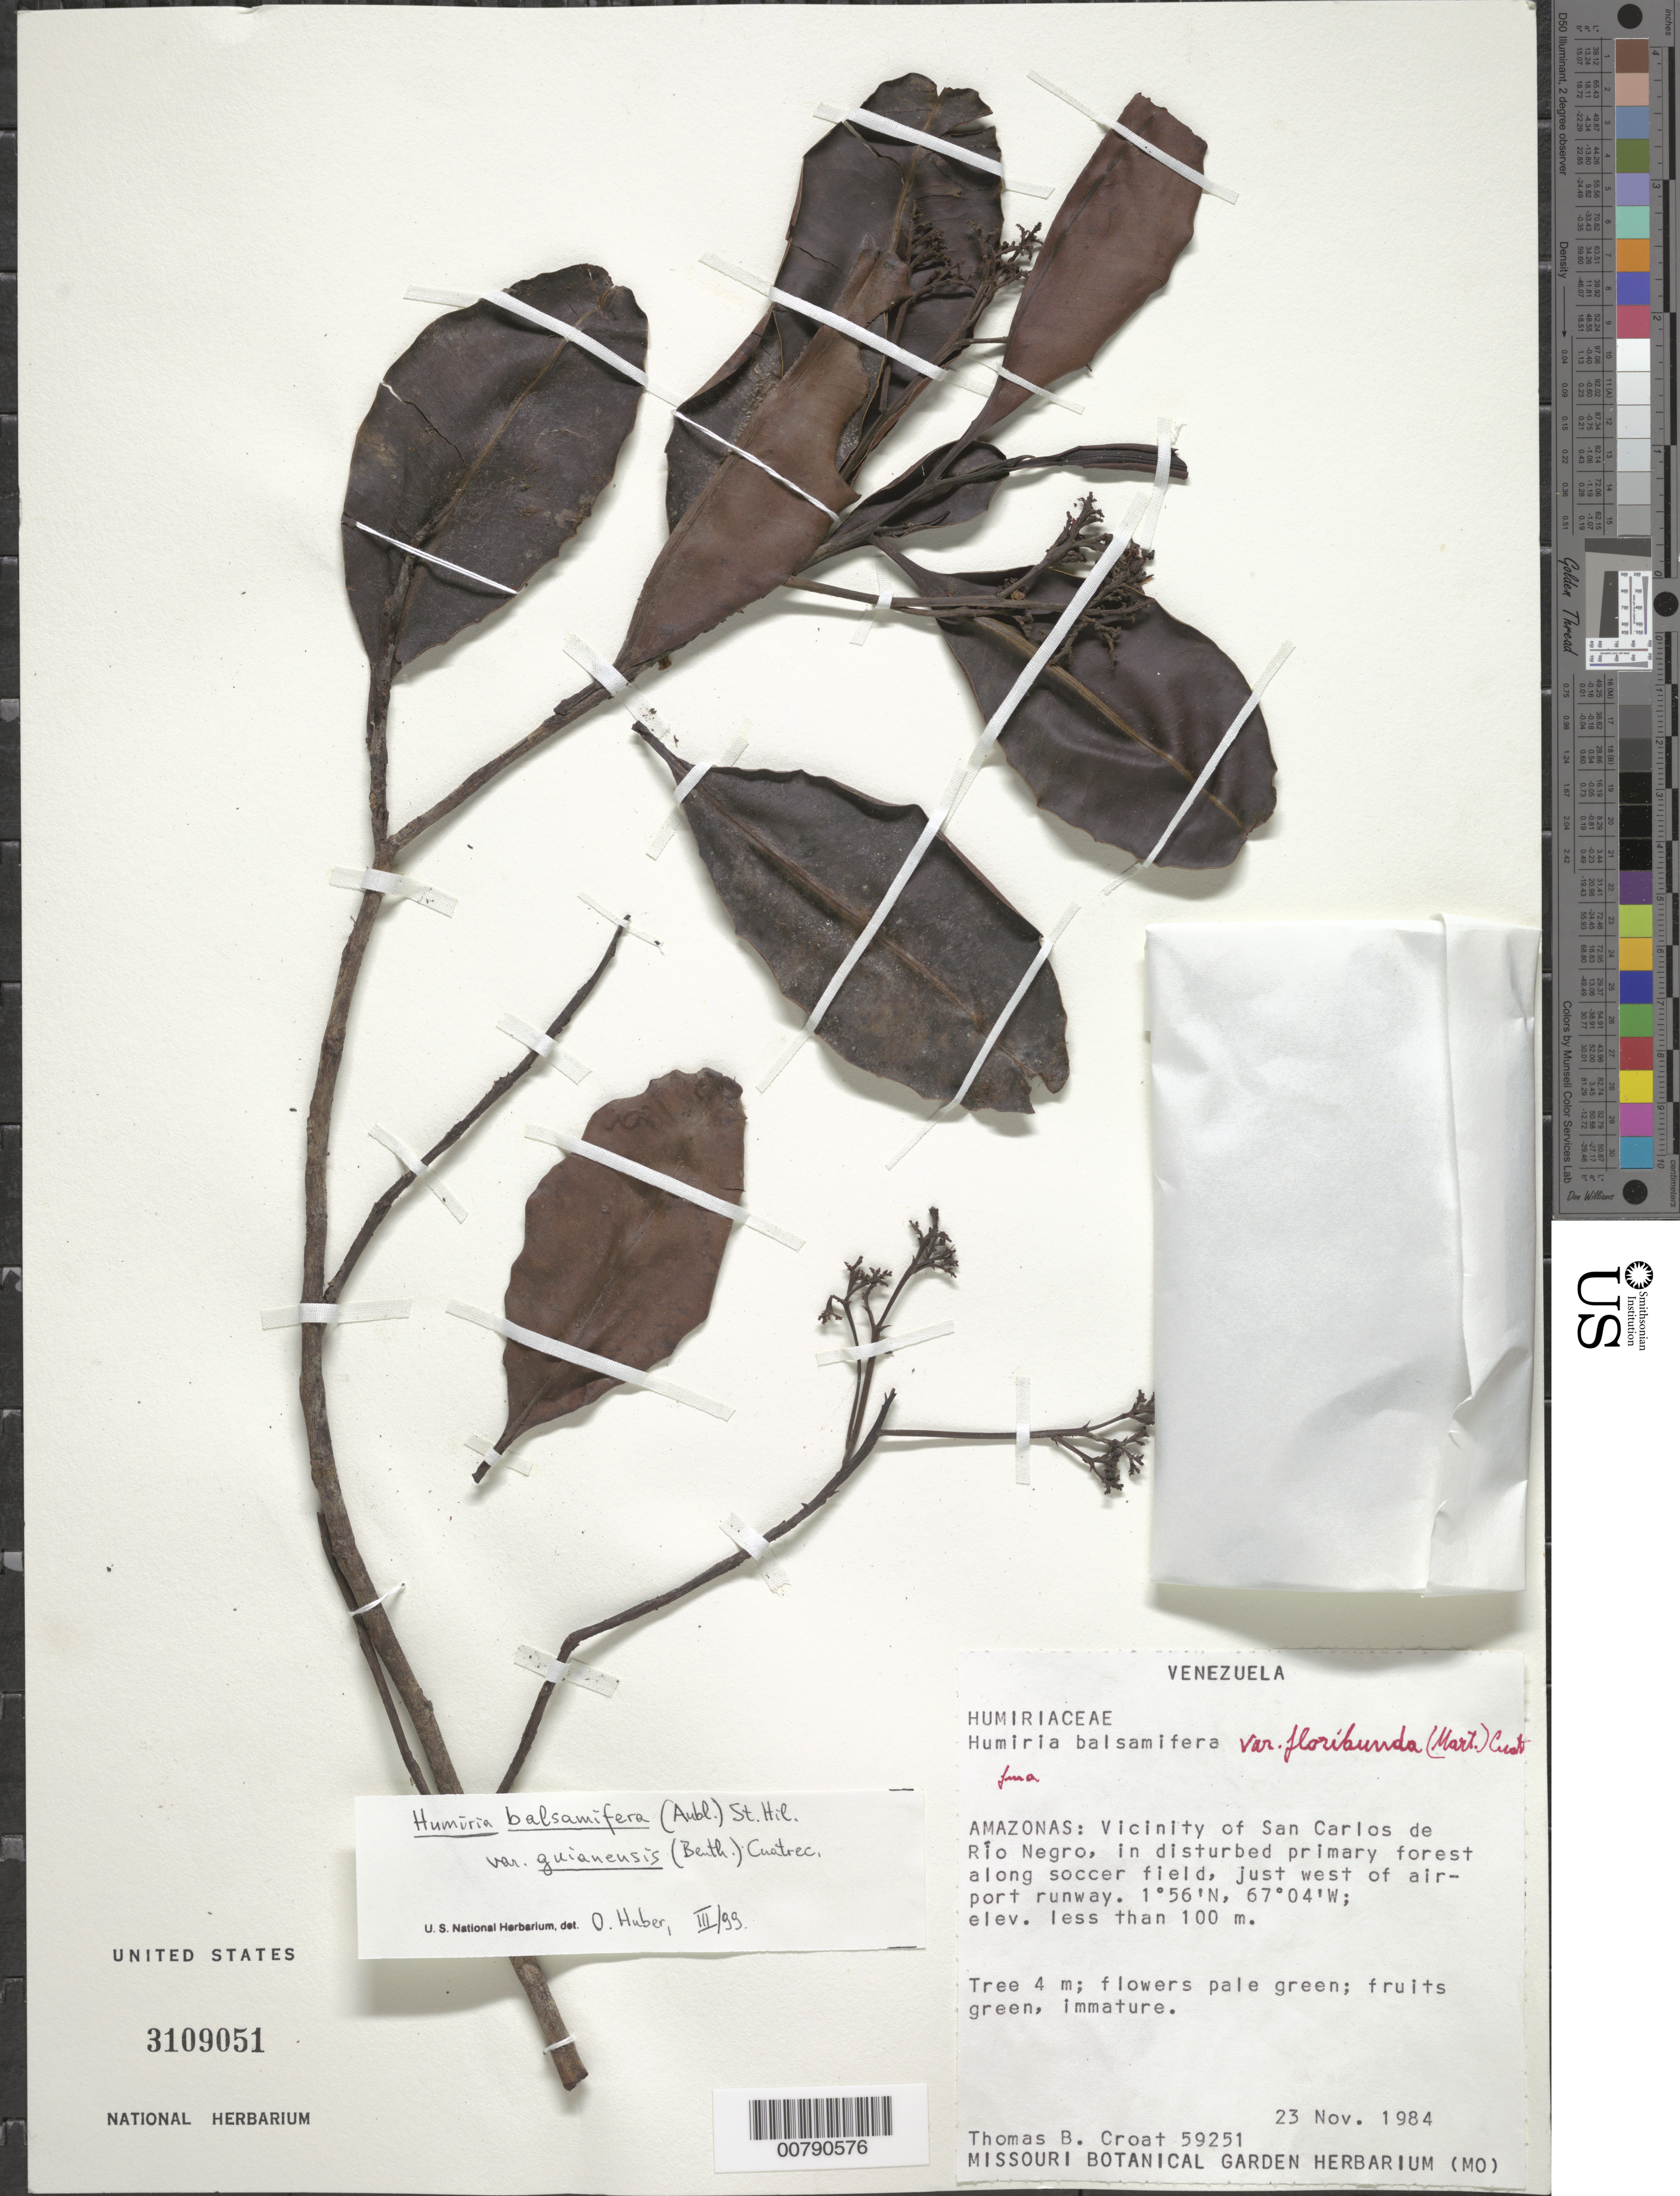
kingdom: Plantae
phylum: Tracheophyta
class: Magnoliopsida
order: Malpighiales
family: Humiriaceae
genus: Humiria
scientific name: Humiria balsamifera var. guianensis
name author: (Benth.) Cuatrec.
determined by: Huber, Otto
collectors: T. B. Croat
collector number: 59251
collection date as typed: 23-Nov-84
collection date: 1984-11-23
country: Venezuela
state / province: Amazonas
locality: San Carlos de Río Negro, vicinity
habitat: Disturbed primary forest along soccer field, just west of airport runway;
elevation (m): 100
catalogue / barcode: US 3109051